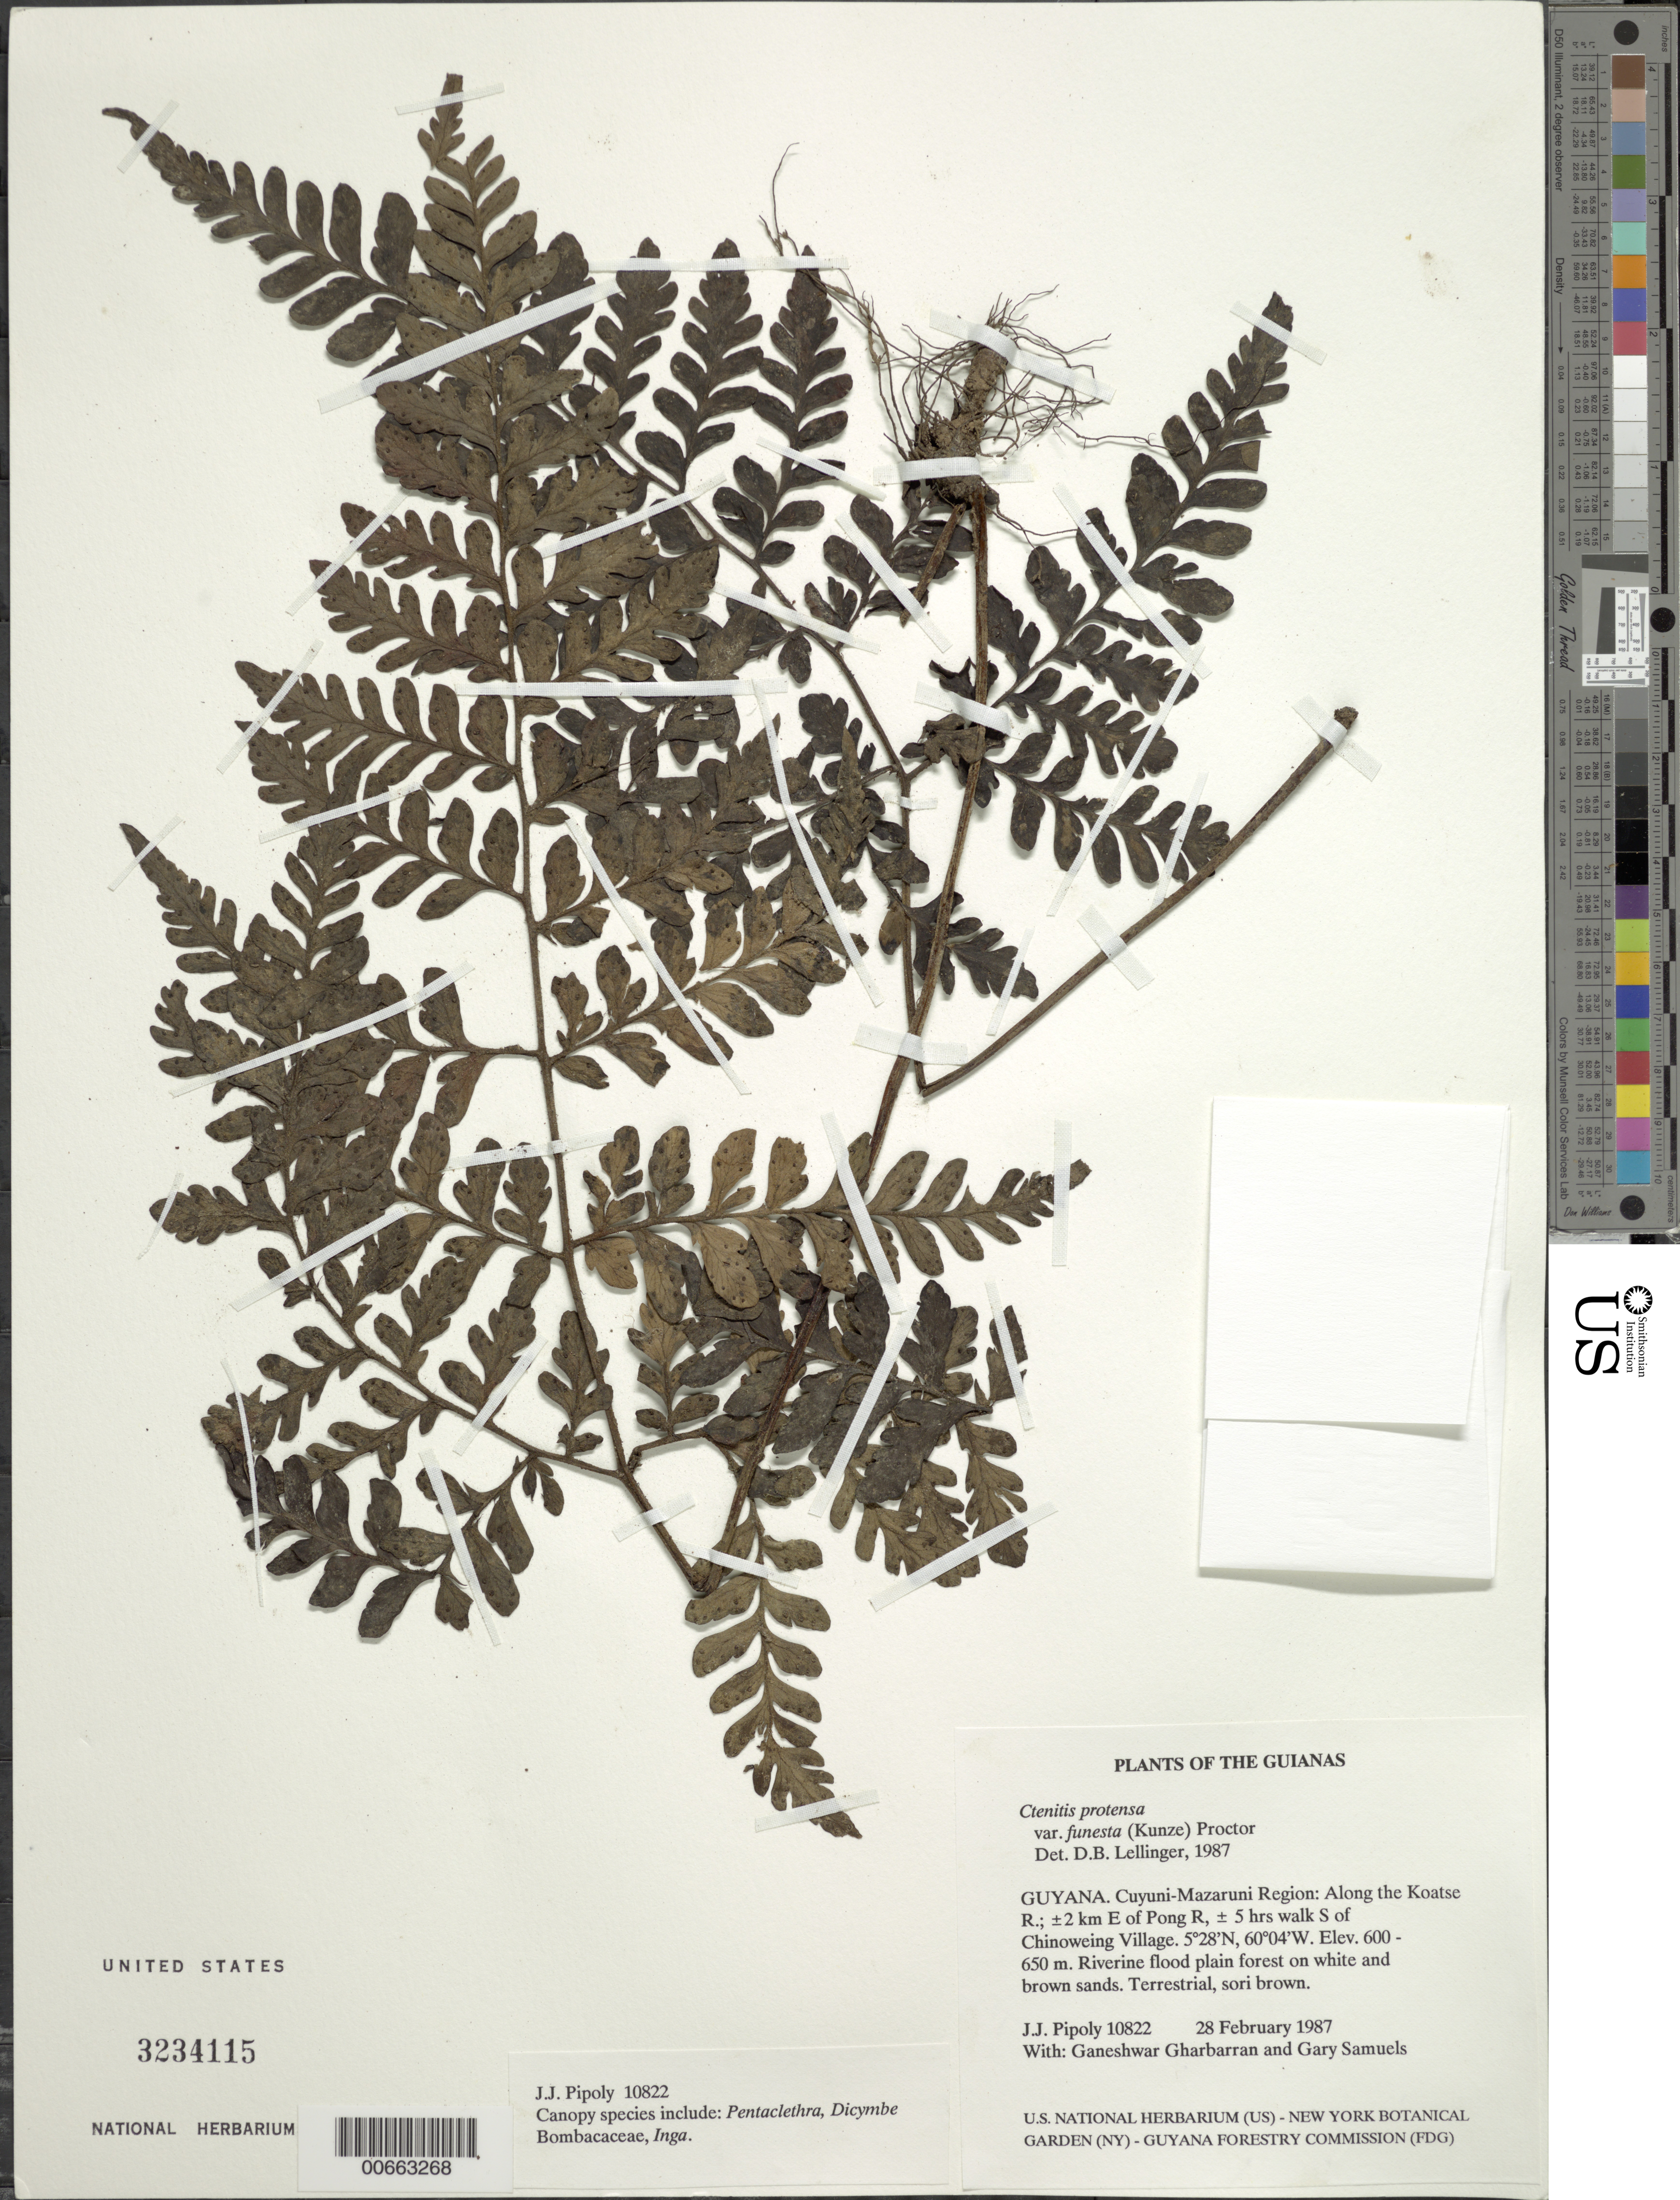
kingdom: Plantae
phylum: Tracheophyta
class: Polypodiopsida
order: Polypodiales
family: Tectariaceae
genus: Triplophyllum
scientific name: Triplophyllum funestum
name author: (Kunze) Holttum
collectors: J. J. Pipoly, G. Gharbarran & G. Samuels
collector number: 10822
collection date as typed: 28 February 1987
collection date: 1987-02-28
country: Guyana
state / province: Cuyuni-Mazaruni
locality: Along the Koatse R.; ±2 km E of Pong R, ± 5 hrs walk S of Chinoweing Village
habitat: Riverine flood plain forest on white and brown sands; canopy spp. include Pentaclethra, Dicymbe, Bombacaceae, Inga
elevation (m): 600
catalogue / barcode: US 3234115